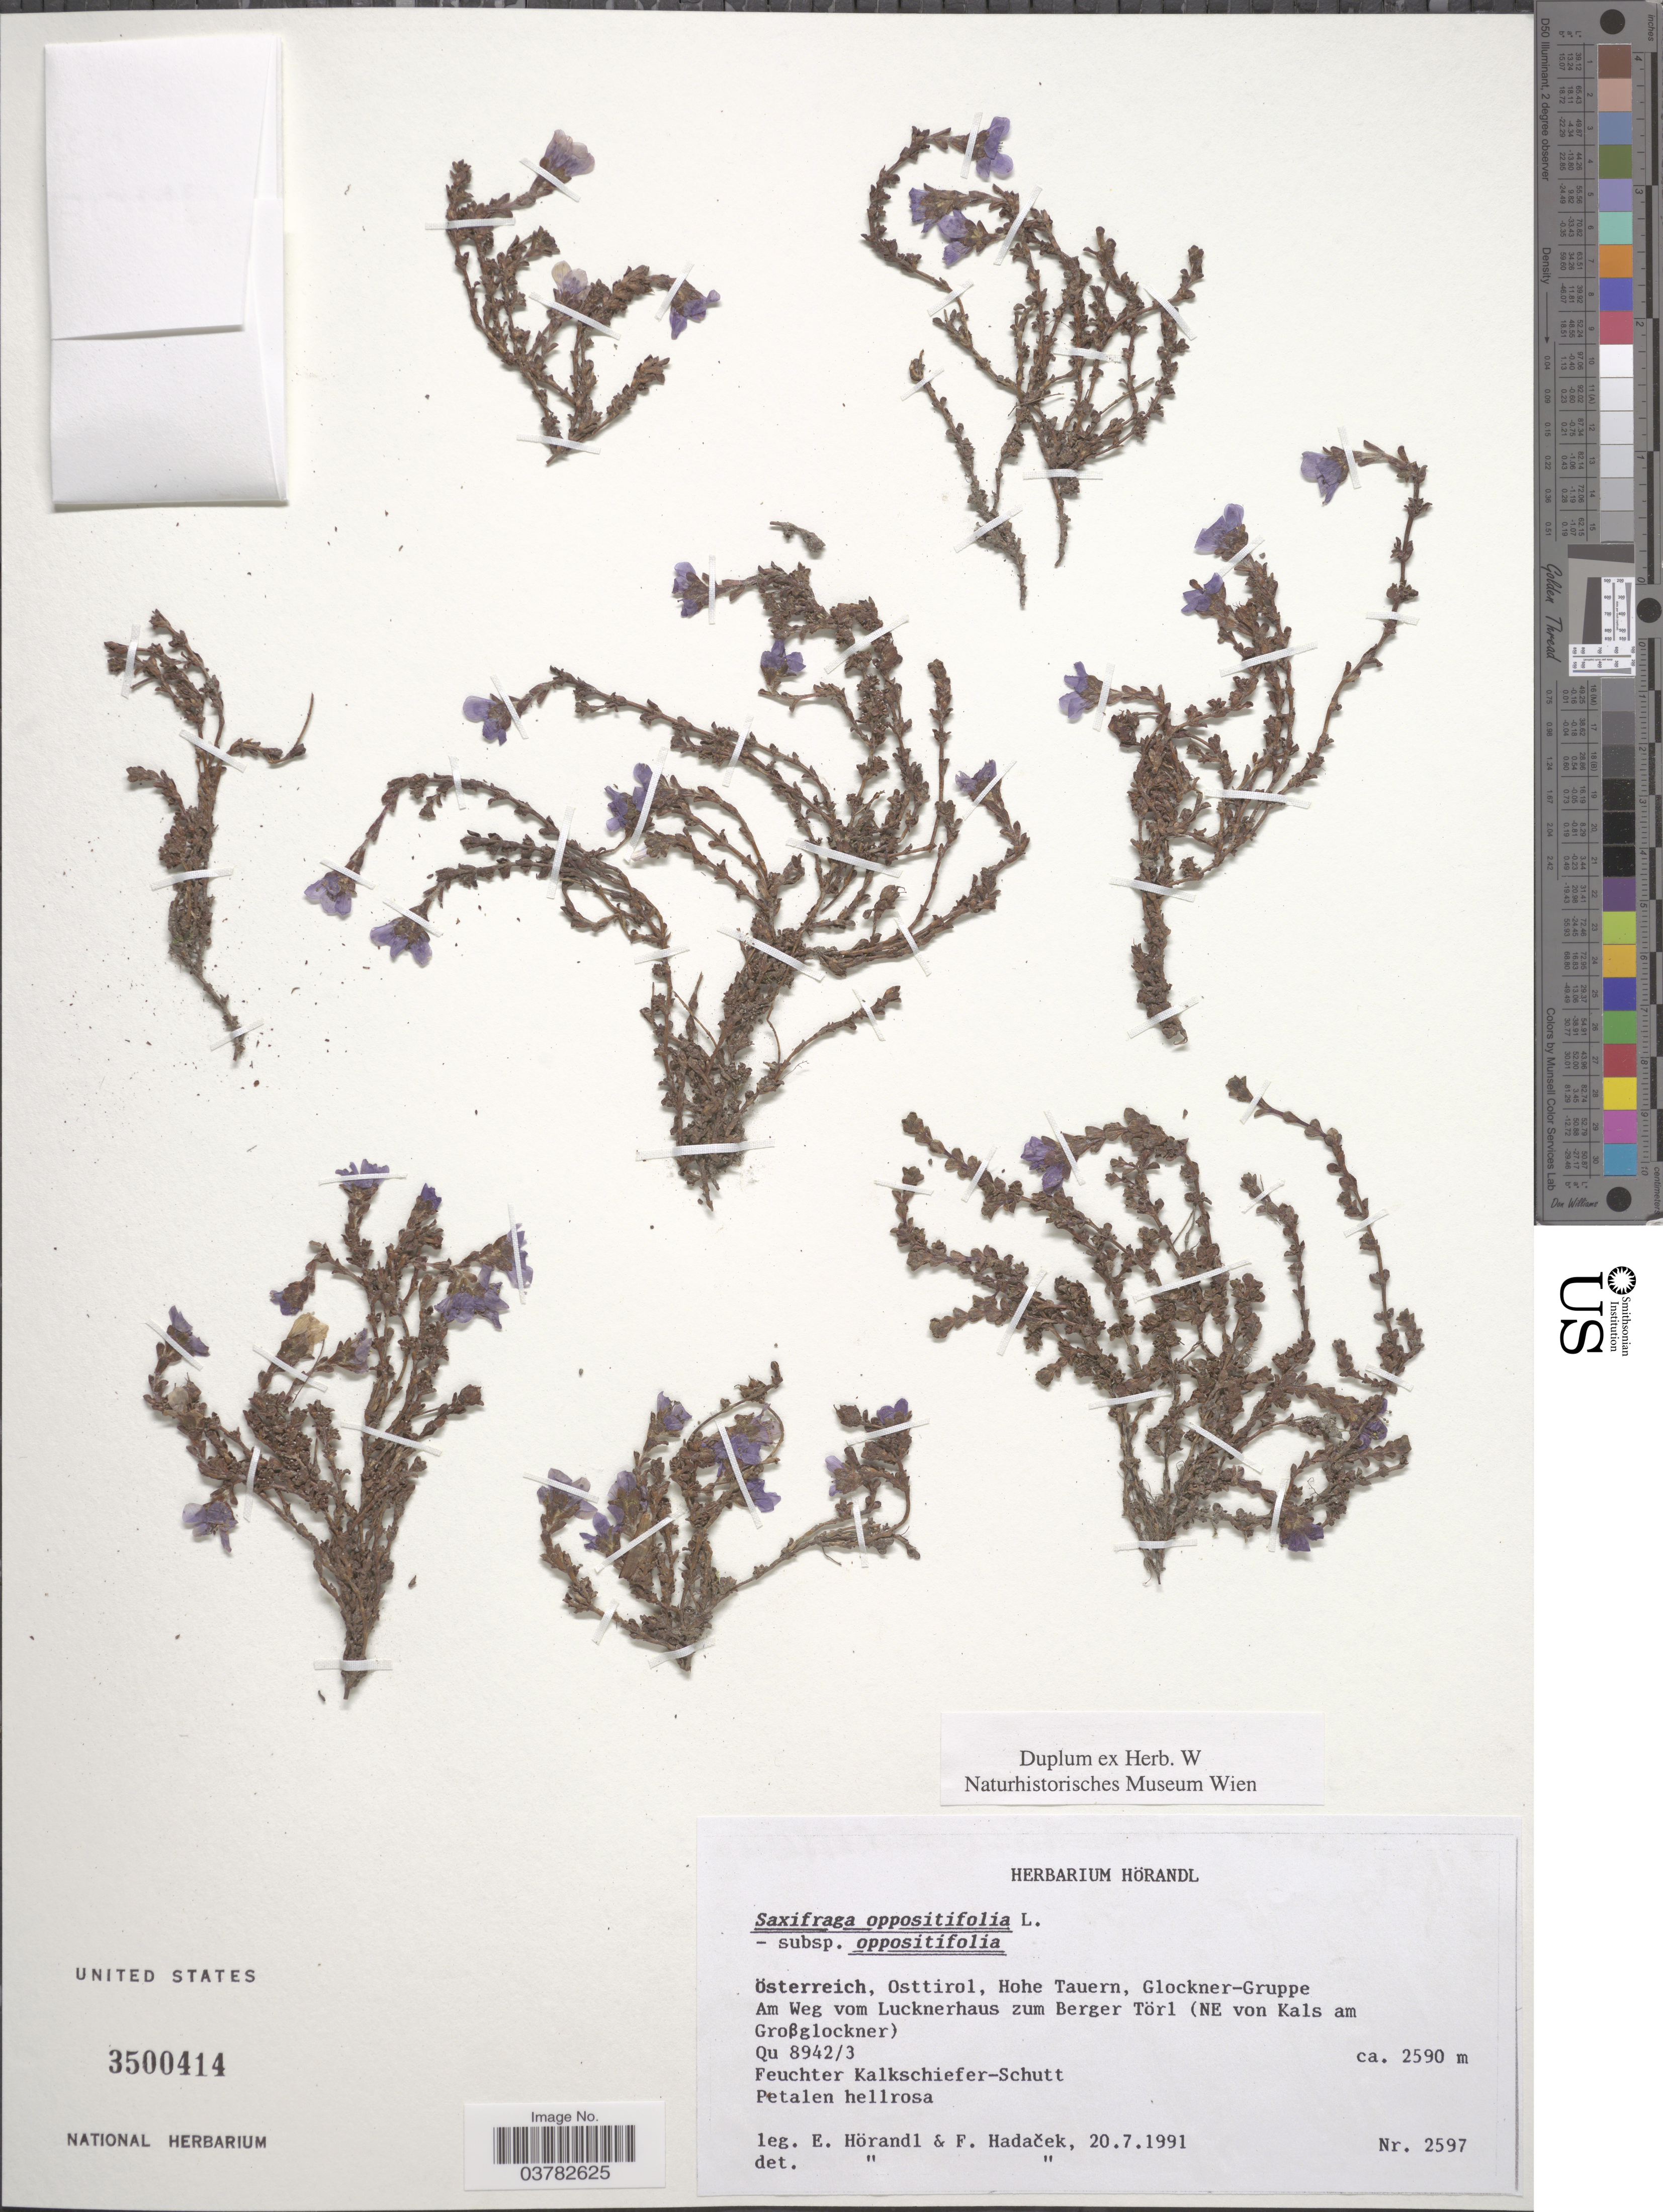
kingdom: Plantae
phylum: Tracheophyta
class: Magnoliopsida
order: Saxifragales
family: Saxifragaceae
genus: Saxifraga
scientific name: Saxifraga oppositifolia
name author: L.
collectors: E. Hörandl & F. Hadacek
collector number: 2597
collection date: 1991-07-20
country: Austria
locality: Österreich, Osttirol, Hohe Tauern, Glockner-Gruppe. Am Weg vom Lucknerhaus zum Berger Törl (NE von Kals am Großglockner). Qu 8942/3.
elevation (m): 2590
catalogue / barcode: US 3500414